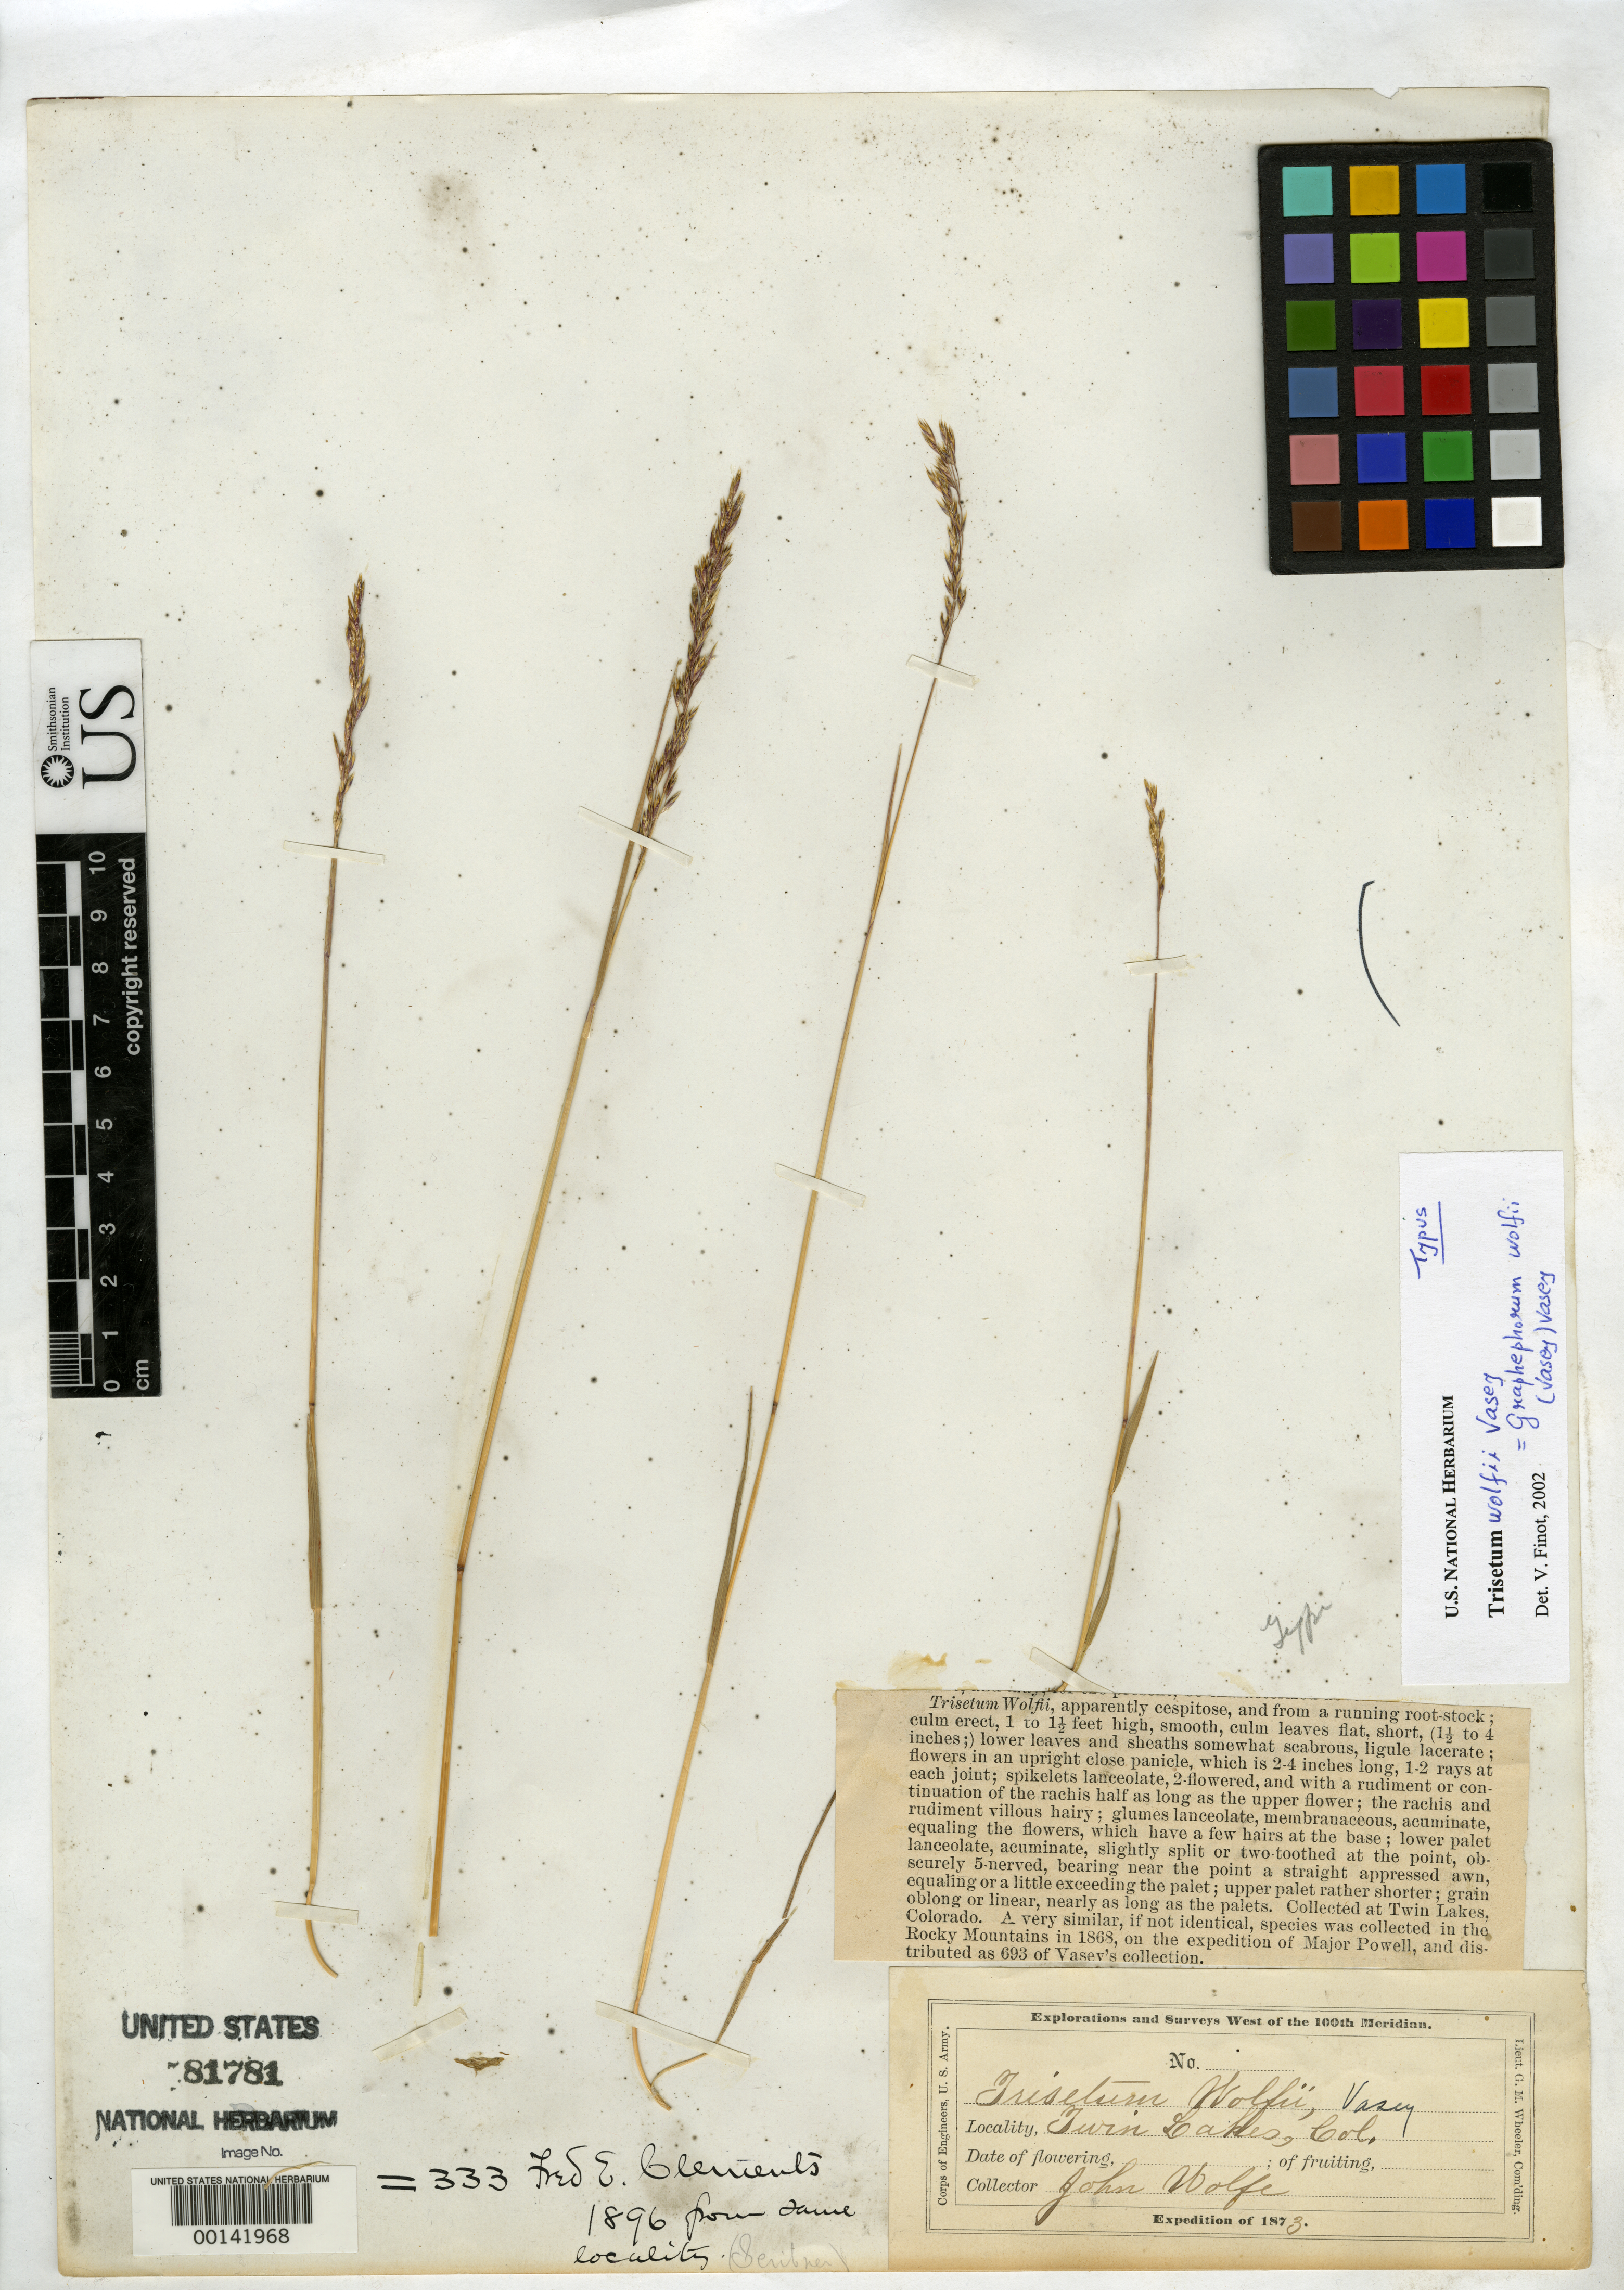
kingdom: Plantae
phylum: Tracheophyta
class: Liliopsida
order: Poales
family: Poaceae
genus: Trisetum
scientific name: Trisetum wolfii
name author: Vasey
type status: Isotype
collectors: J. Wolfe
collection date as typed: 1873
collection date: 1873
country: United States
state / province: Colorado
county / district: Lake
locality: Twin Lakes.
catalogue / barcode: US 81781